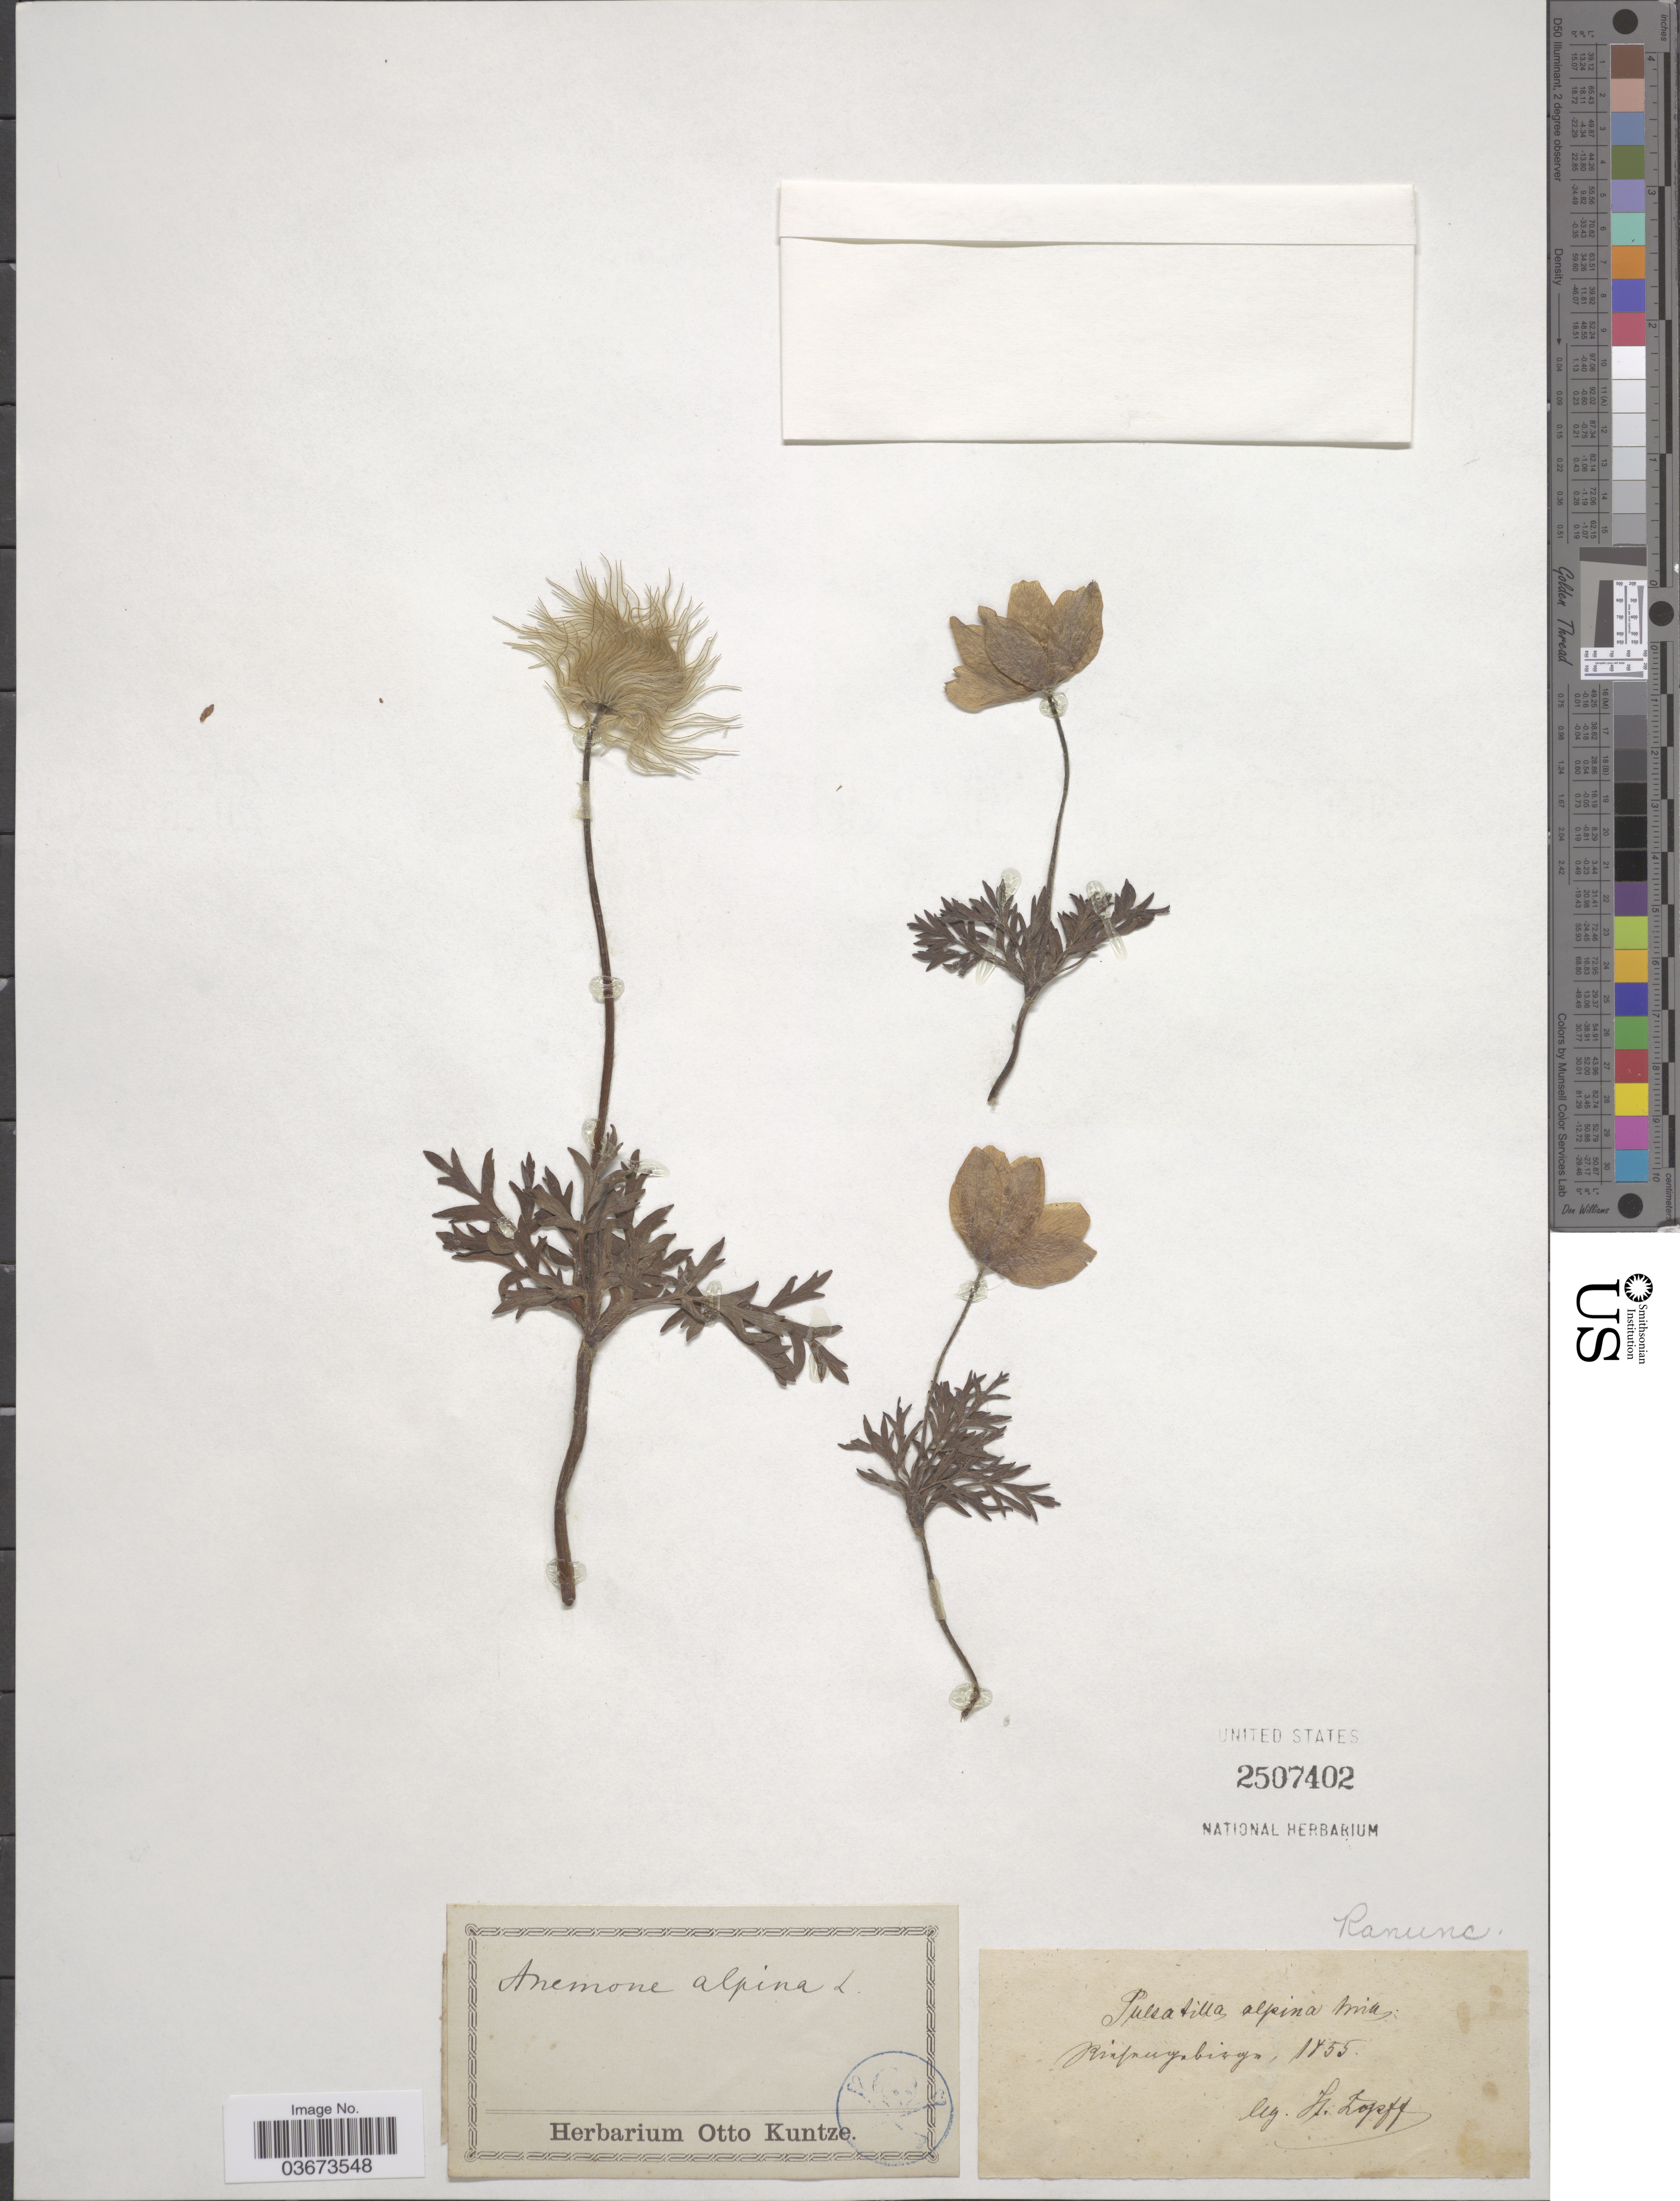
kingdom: Plantae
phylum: Tracheophyta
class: Magnoliopsida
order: Ranunculales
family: Ranunculaceae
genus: Anemone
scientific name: Anemone alpina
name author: L.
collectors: F. Köpff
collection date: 1855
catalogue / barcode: US 2507402